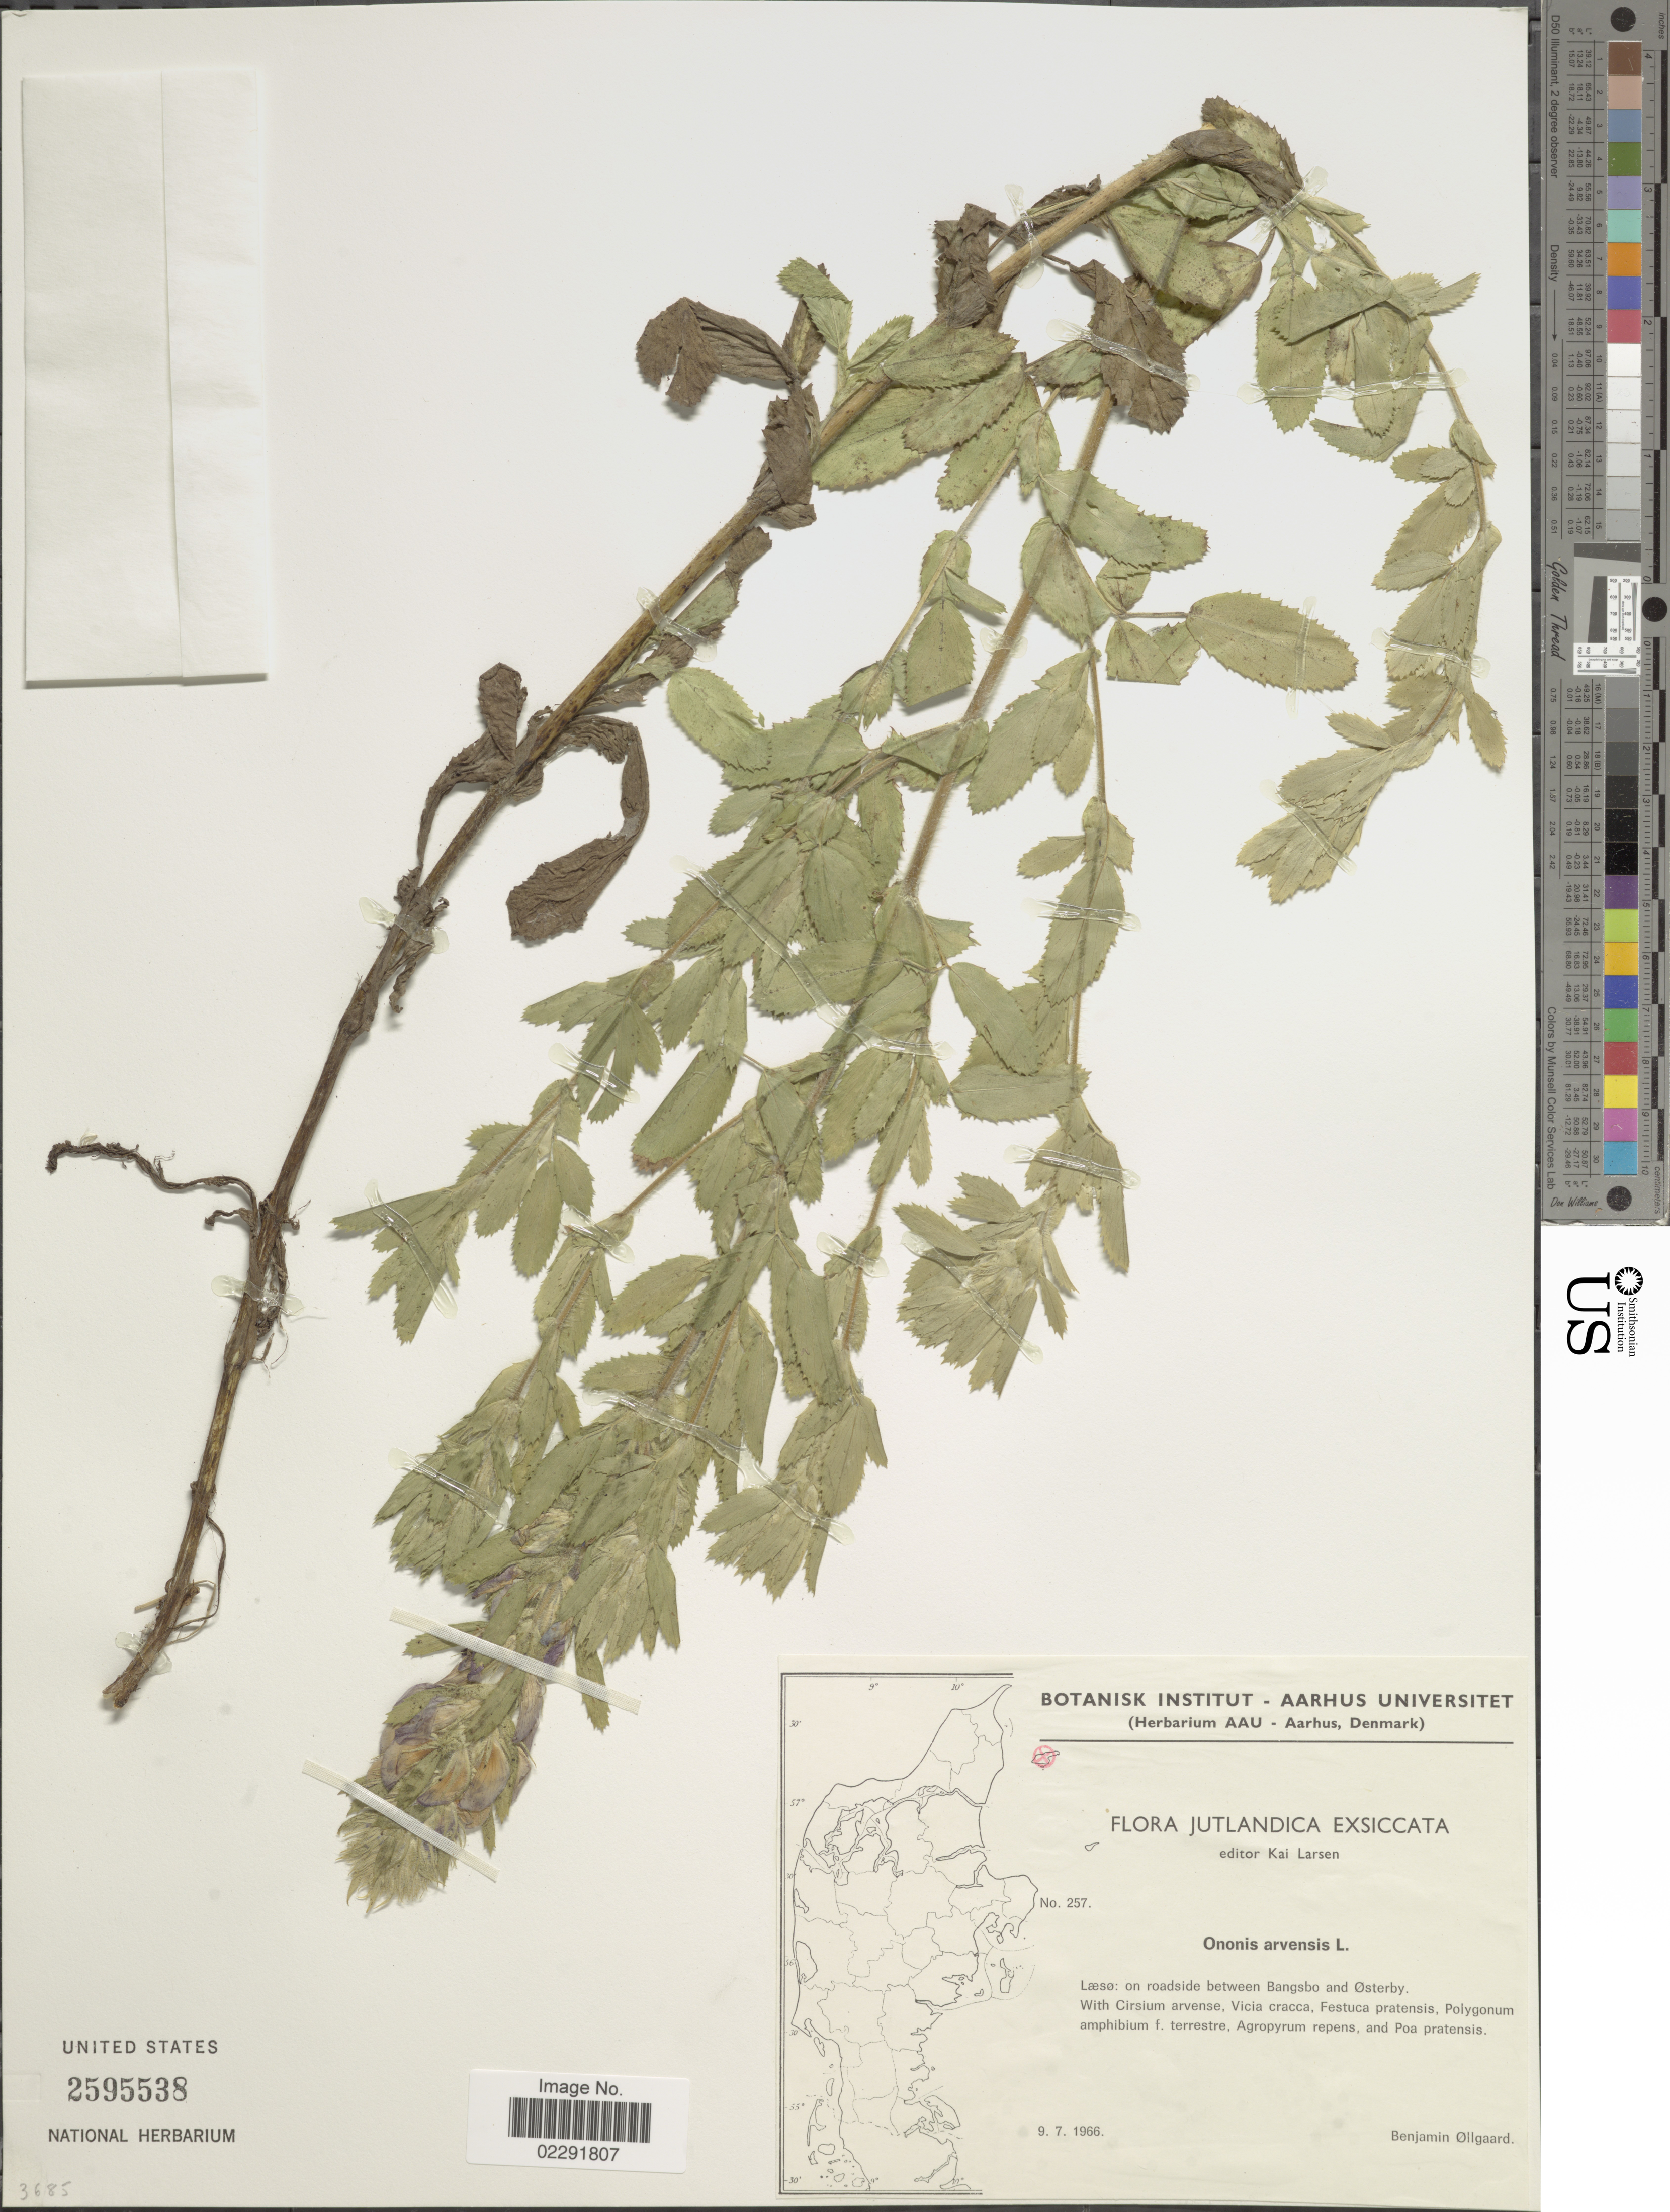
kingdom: Plantae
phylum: Tracheophyta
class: Magnoliopsida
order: Fabales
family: Fabaceae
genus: Ononis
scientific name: Ononis arvensis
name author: L.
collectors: B. Øllgaard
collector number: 257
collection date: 1966-07-09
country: Denmark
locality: Jutlandica, Læso: on roadside between Bangsbo and østerby.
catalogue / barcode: US 2595538